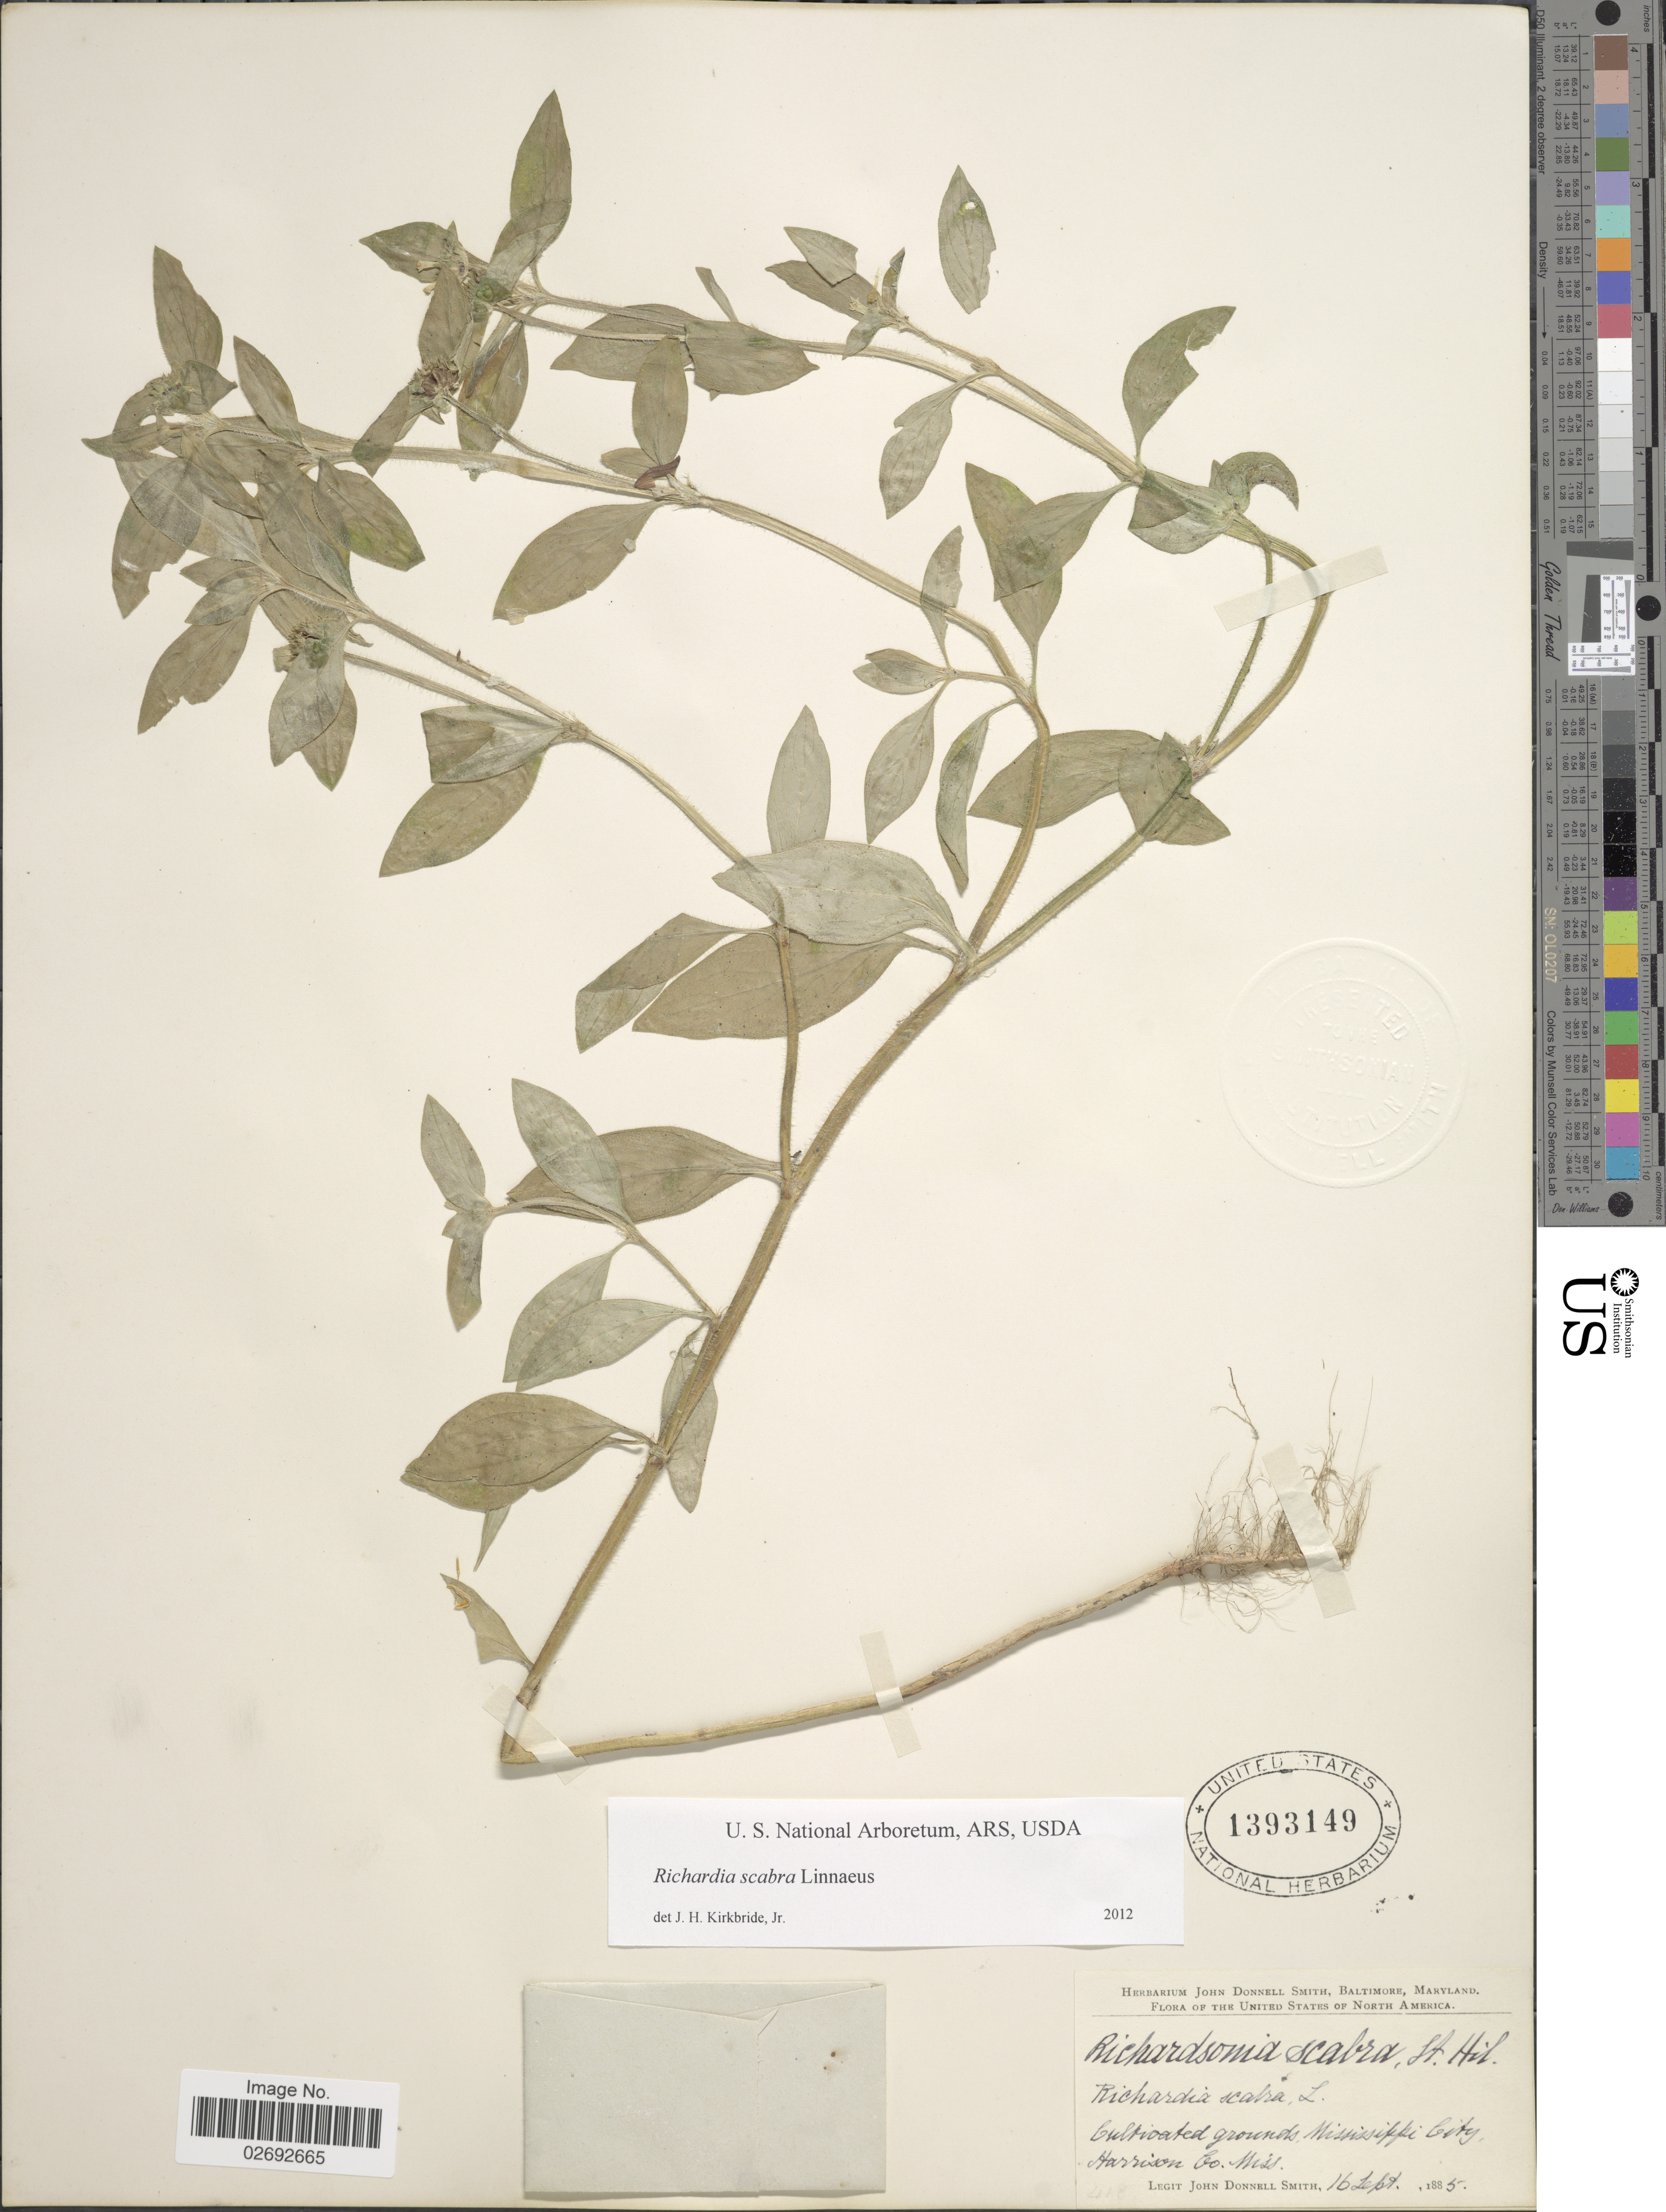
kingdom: Plantae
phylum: Tracheophyta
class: Magnoliopsida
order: Gentianales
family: Rubiaceae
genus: Richardia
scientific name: Richardia scabra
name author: L.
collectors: J. Donnell Smith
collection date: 1885-09-16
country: United States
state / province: Mississippi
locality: Mississippi City, Harrison Co.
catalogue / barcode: US 1393149